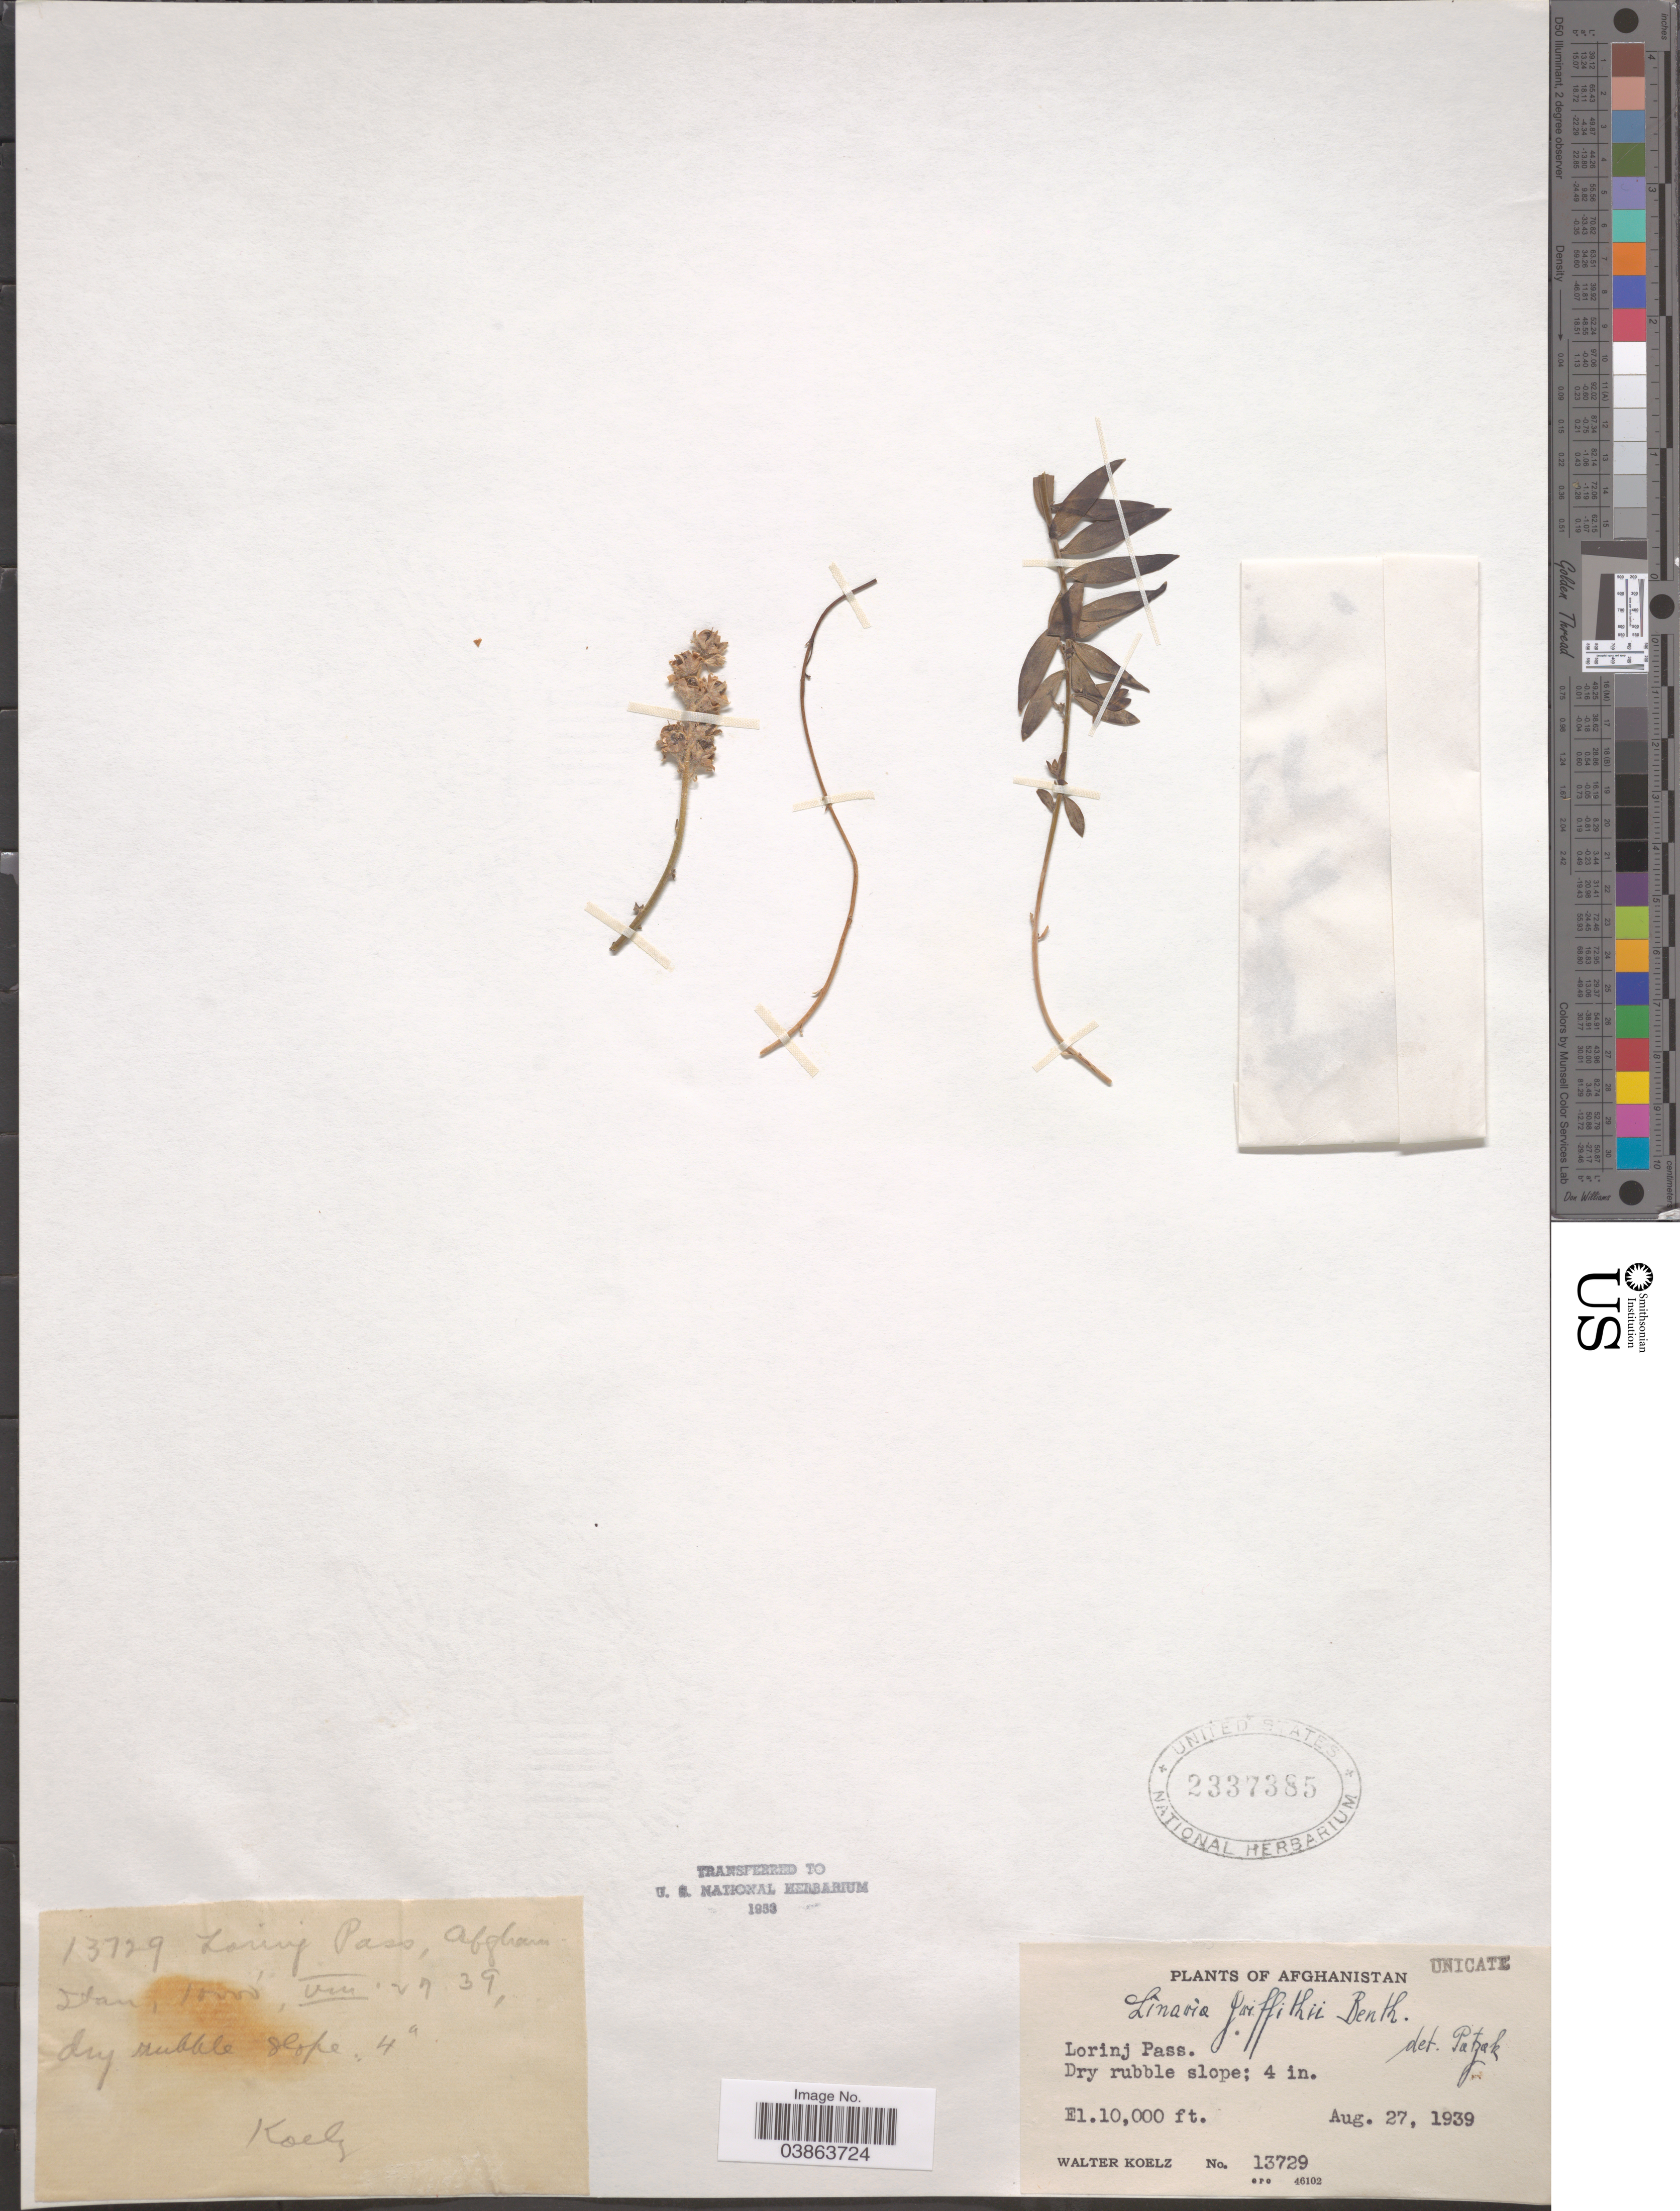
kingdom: Plantae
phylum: Tracheophyta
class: Magnoliopsida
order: Lamiales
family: Plantaginaceae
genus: Linaria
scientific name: Linaria griffithii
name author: Benth.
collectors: W. N. Koelz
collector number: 13729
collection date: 1939-08-27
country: Afghanistan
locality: Lorinj Pass.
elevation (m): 3048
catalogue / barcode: US 2337385